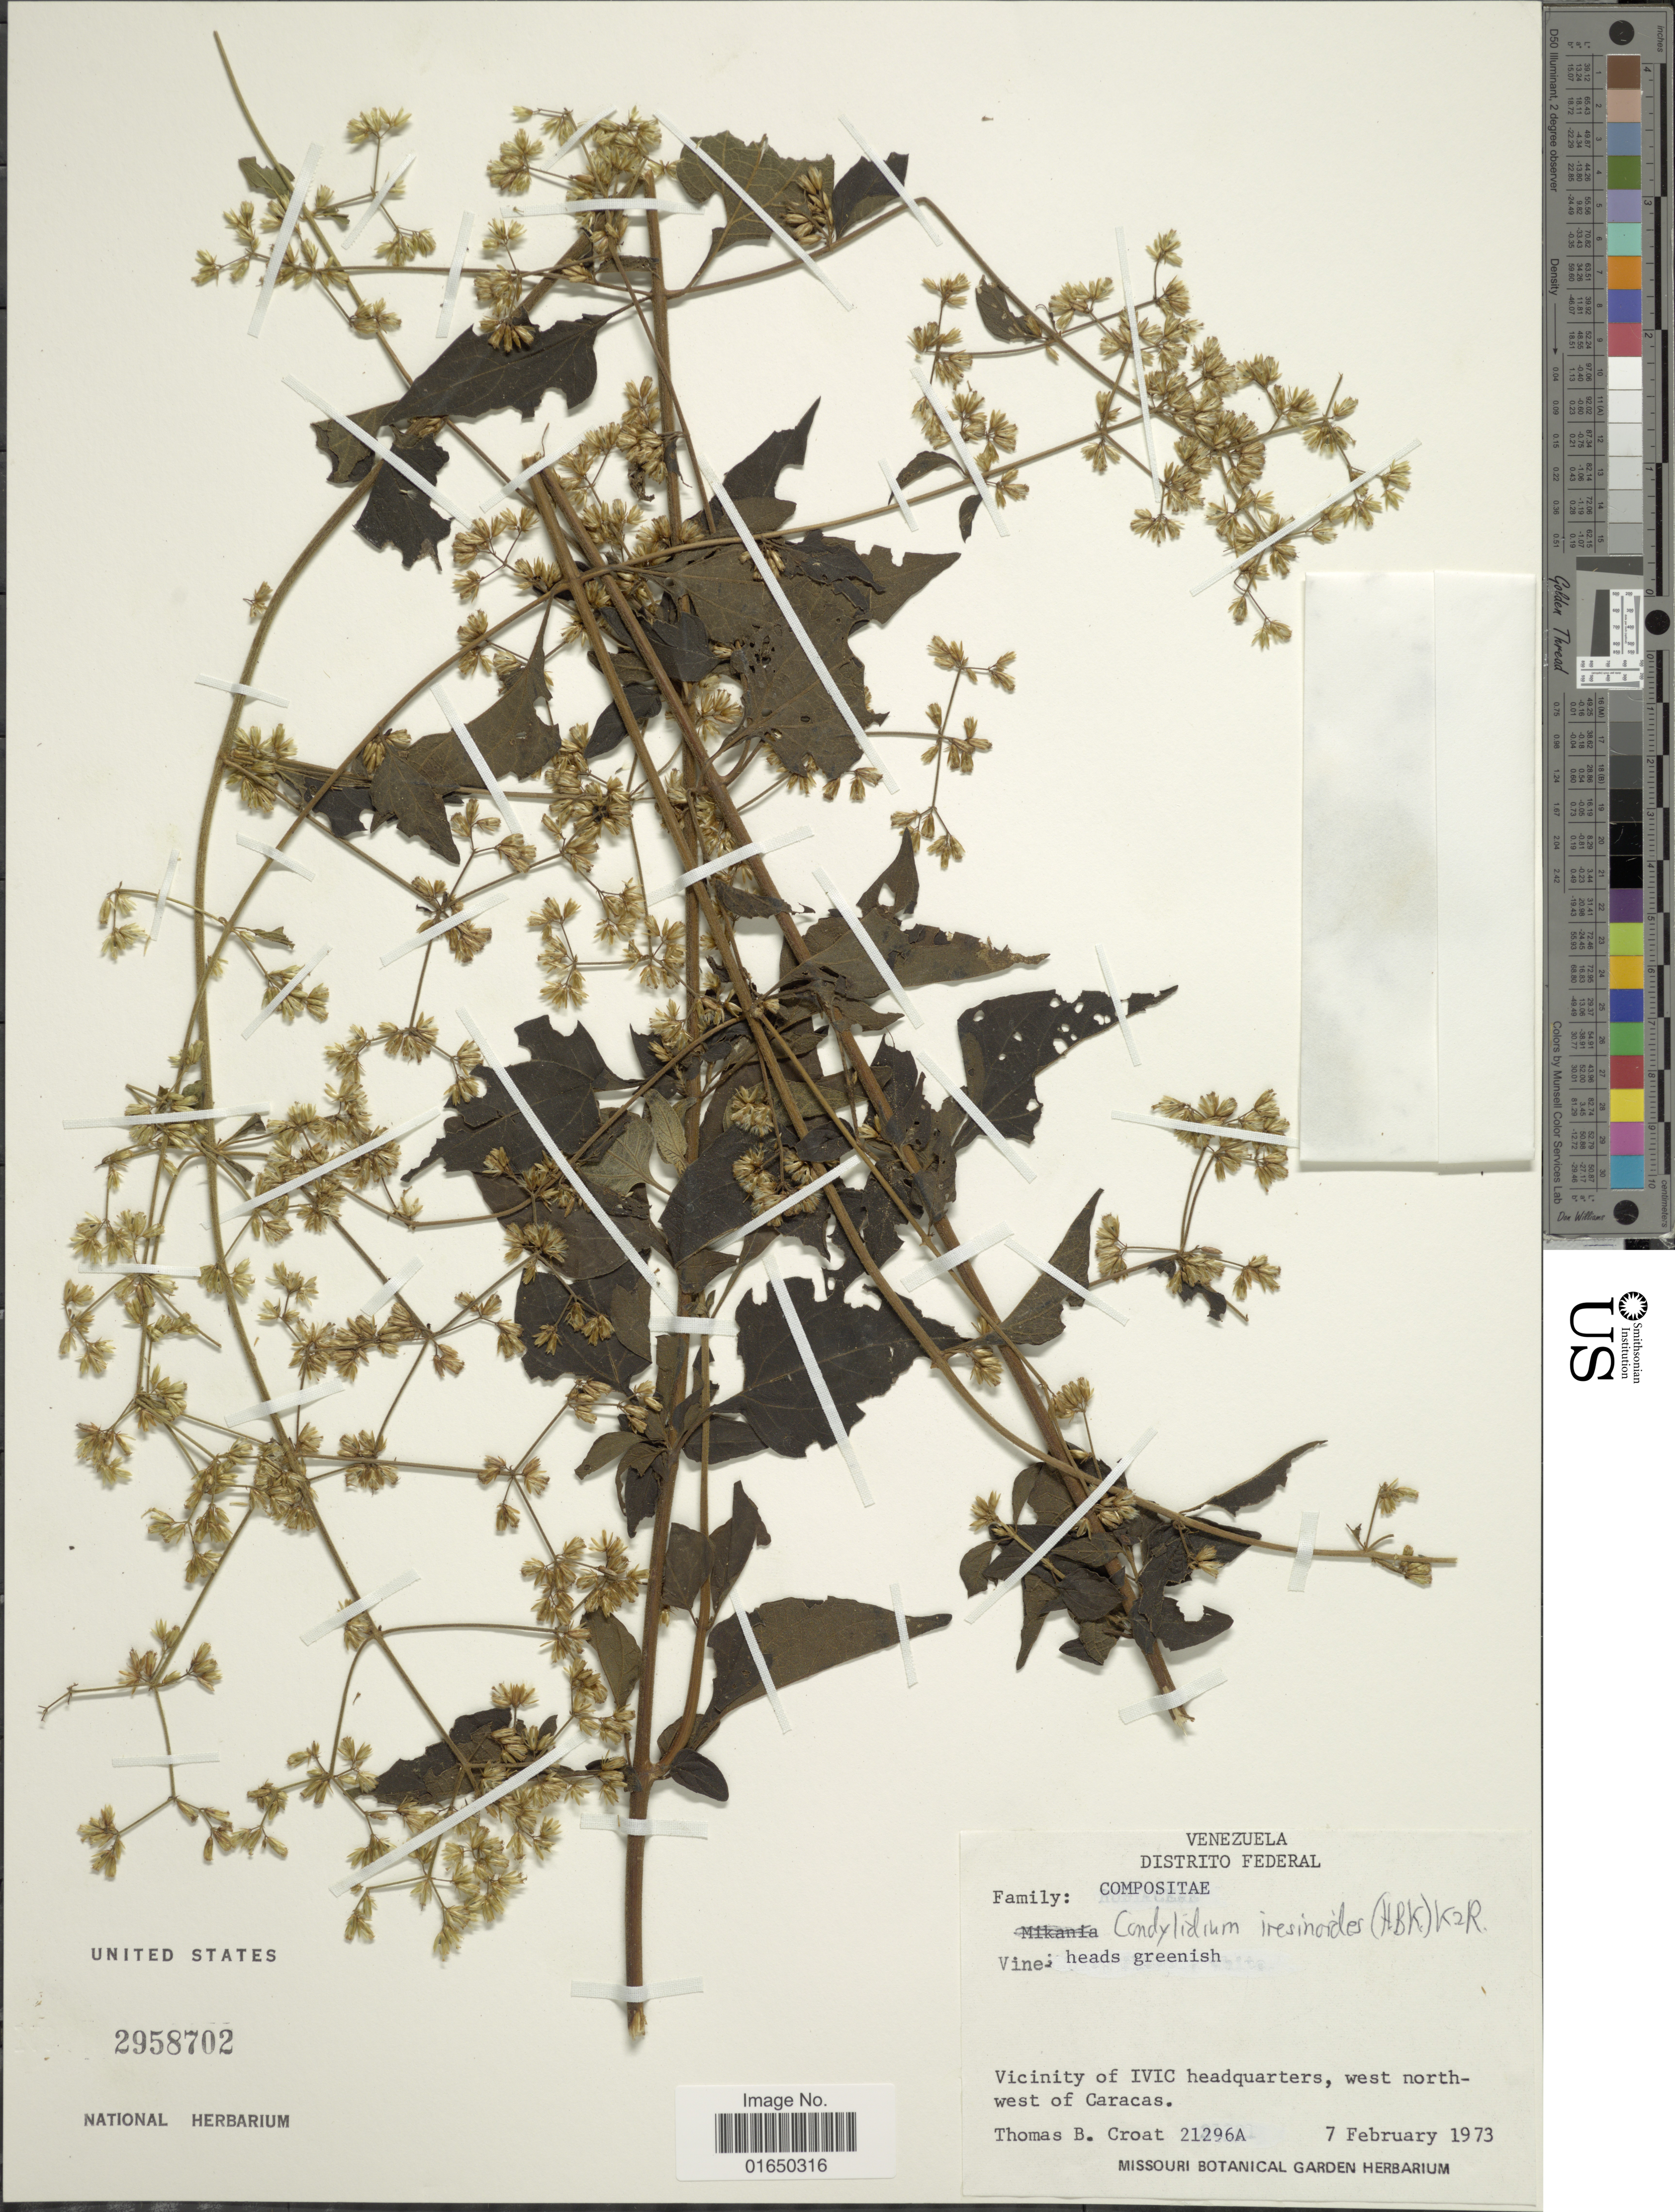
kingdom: Plantae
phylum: Tracheophyta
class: Magnoliopsida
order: Asterales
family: Asteraceae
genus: Condylidium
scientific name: Condylidium iresinoides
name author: (Kunth) R.M. King & H. Rob.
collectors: T. B. Croat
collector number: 21296A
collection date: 1973-02-07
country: Venezuela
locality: Distrito Federal, Vicinity of IVIC headquarters, west north-west of Caracas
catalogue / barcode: US 2958702